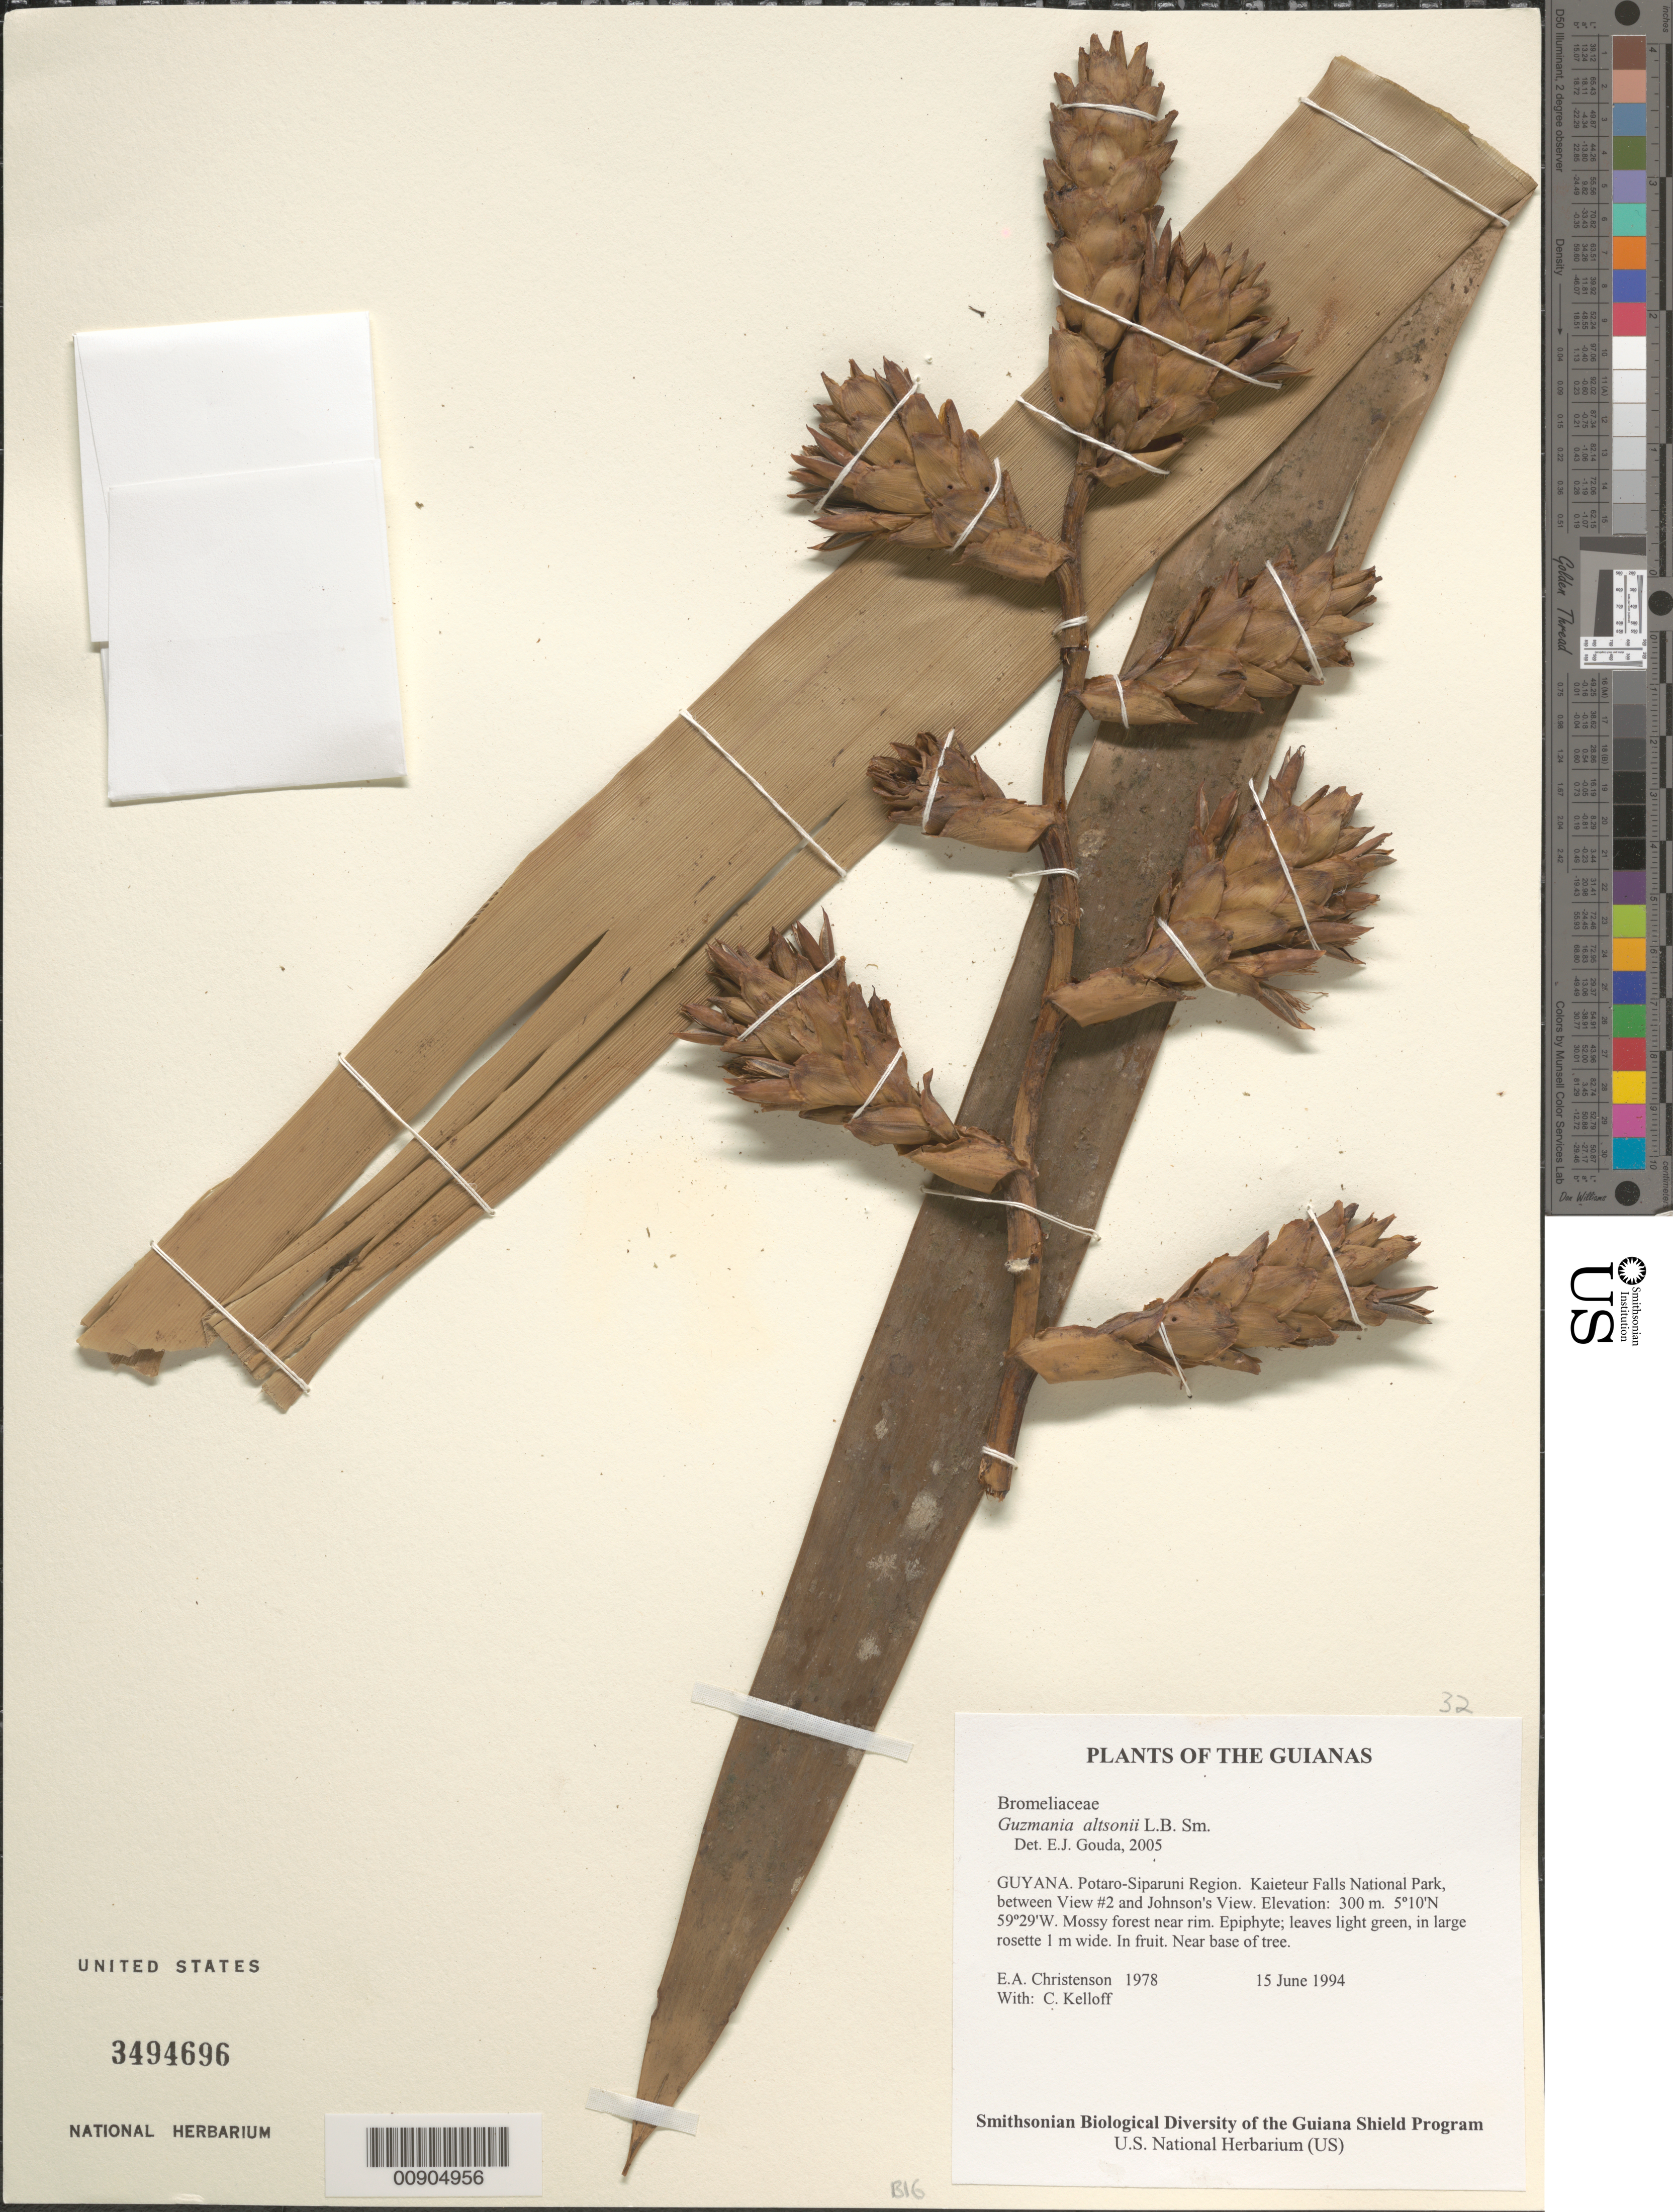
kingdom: Plantae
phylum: Tracheophyta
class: Liliopsida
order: Poales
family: Bromeliaceae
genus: Guzmania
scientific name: Guzmania altsonii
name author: L.B. Sm.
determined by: Gouda, E. J.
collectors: E. A. Christenson & C. L. Kelloff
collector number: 1978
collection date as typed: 15 June 1994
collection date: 1994-06-15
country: Guyana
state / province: Potaro-Siparuni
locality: Kaieteur Falls National Park, between View #2 and Johnson's View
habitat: Mossy forest near rim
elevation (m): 300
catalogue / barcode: US 3494696